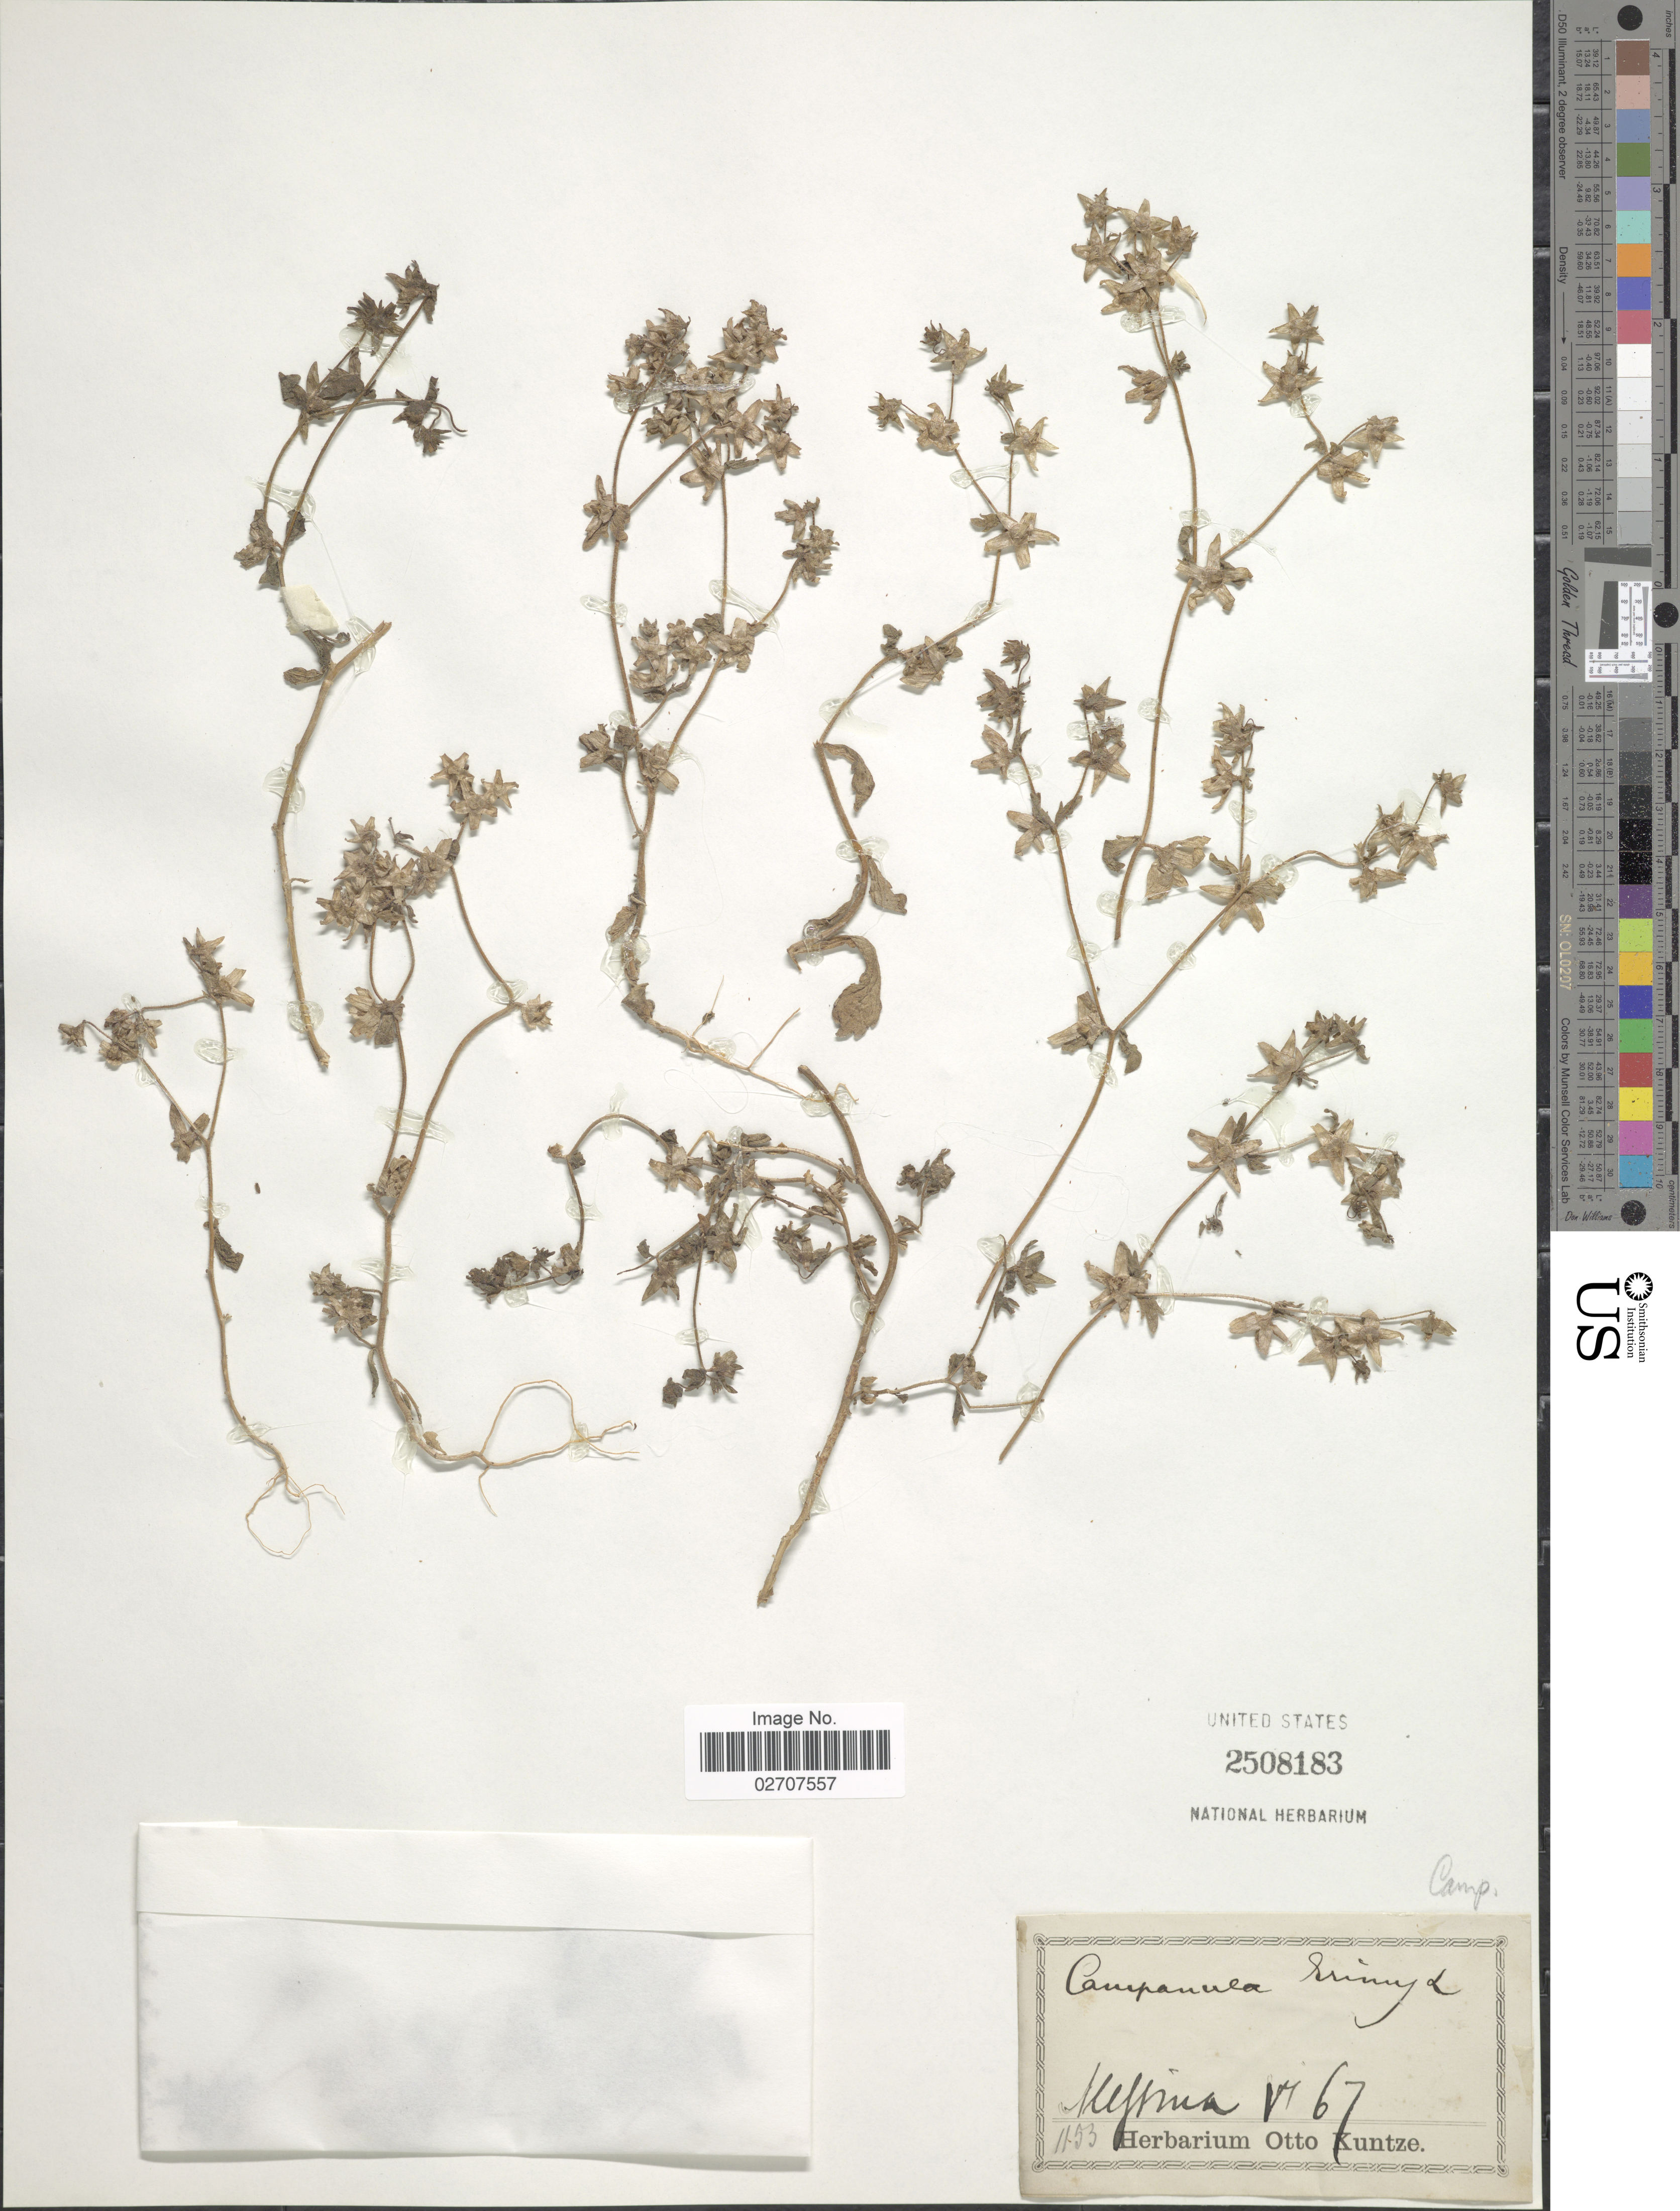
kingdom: Plantae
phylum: Tracheophyta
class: Magnoliopsida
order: Asterales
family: Campanulaceae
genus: Campanula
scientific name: Campanula erinus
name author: L.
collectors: ex herb. Otto Kuntze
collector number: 1153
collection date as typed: Transcribed d/m/y: /5/67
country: Italy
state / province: Siciliana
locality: Messina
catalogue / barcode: US 2508183